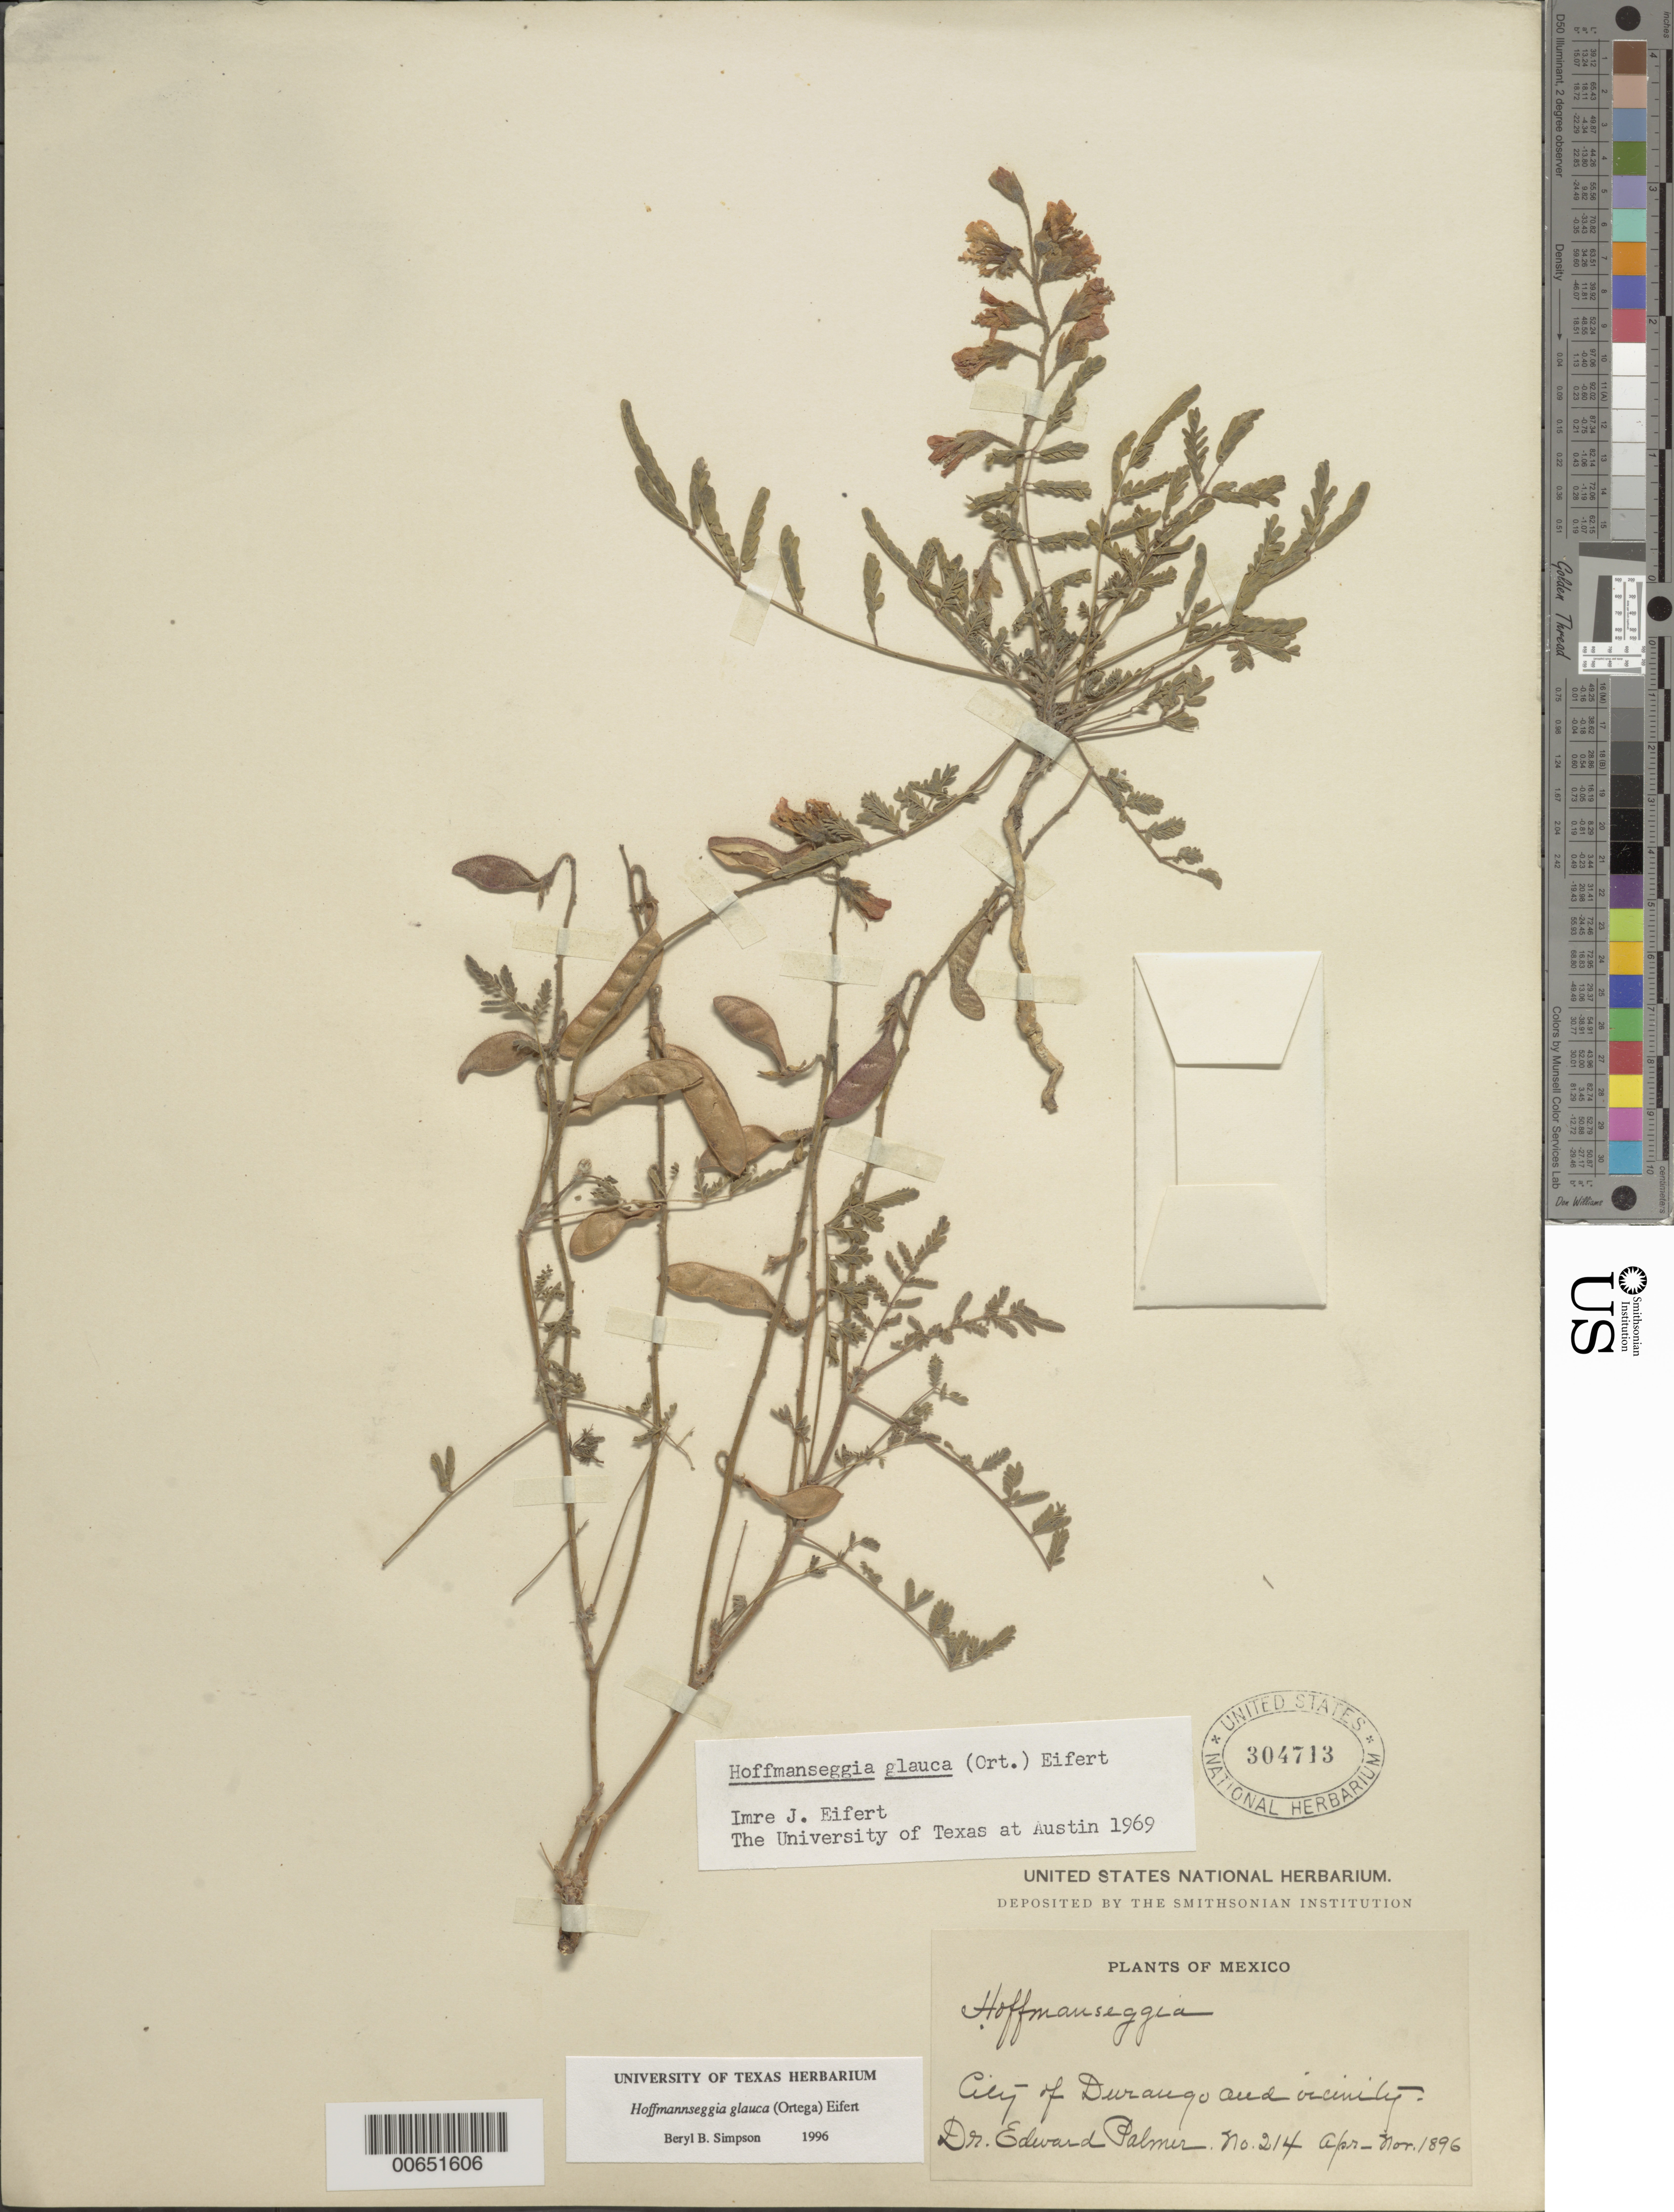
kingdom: Plantae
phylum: Tracheophyta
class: Magnoliopsida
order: Fabales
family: Fabaceae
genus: Hoffmannseggia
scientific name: Hoffmannseggia glauca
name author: (Ortega) Eifert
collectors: E. Palmer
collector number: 214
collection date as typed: Apr 1896 to -- Nov 1896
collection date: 1896-04/1896-11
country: Mexico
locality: Durango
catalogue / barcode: US 304713